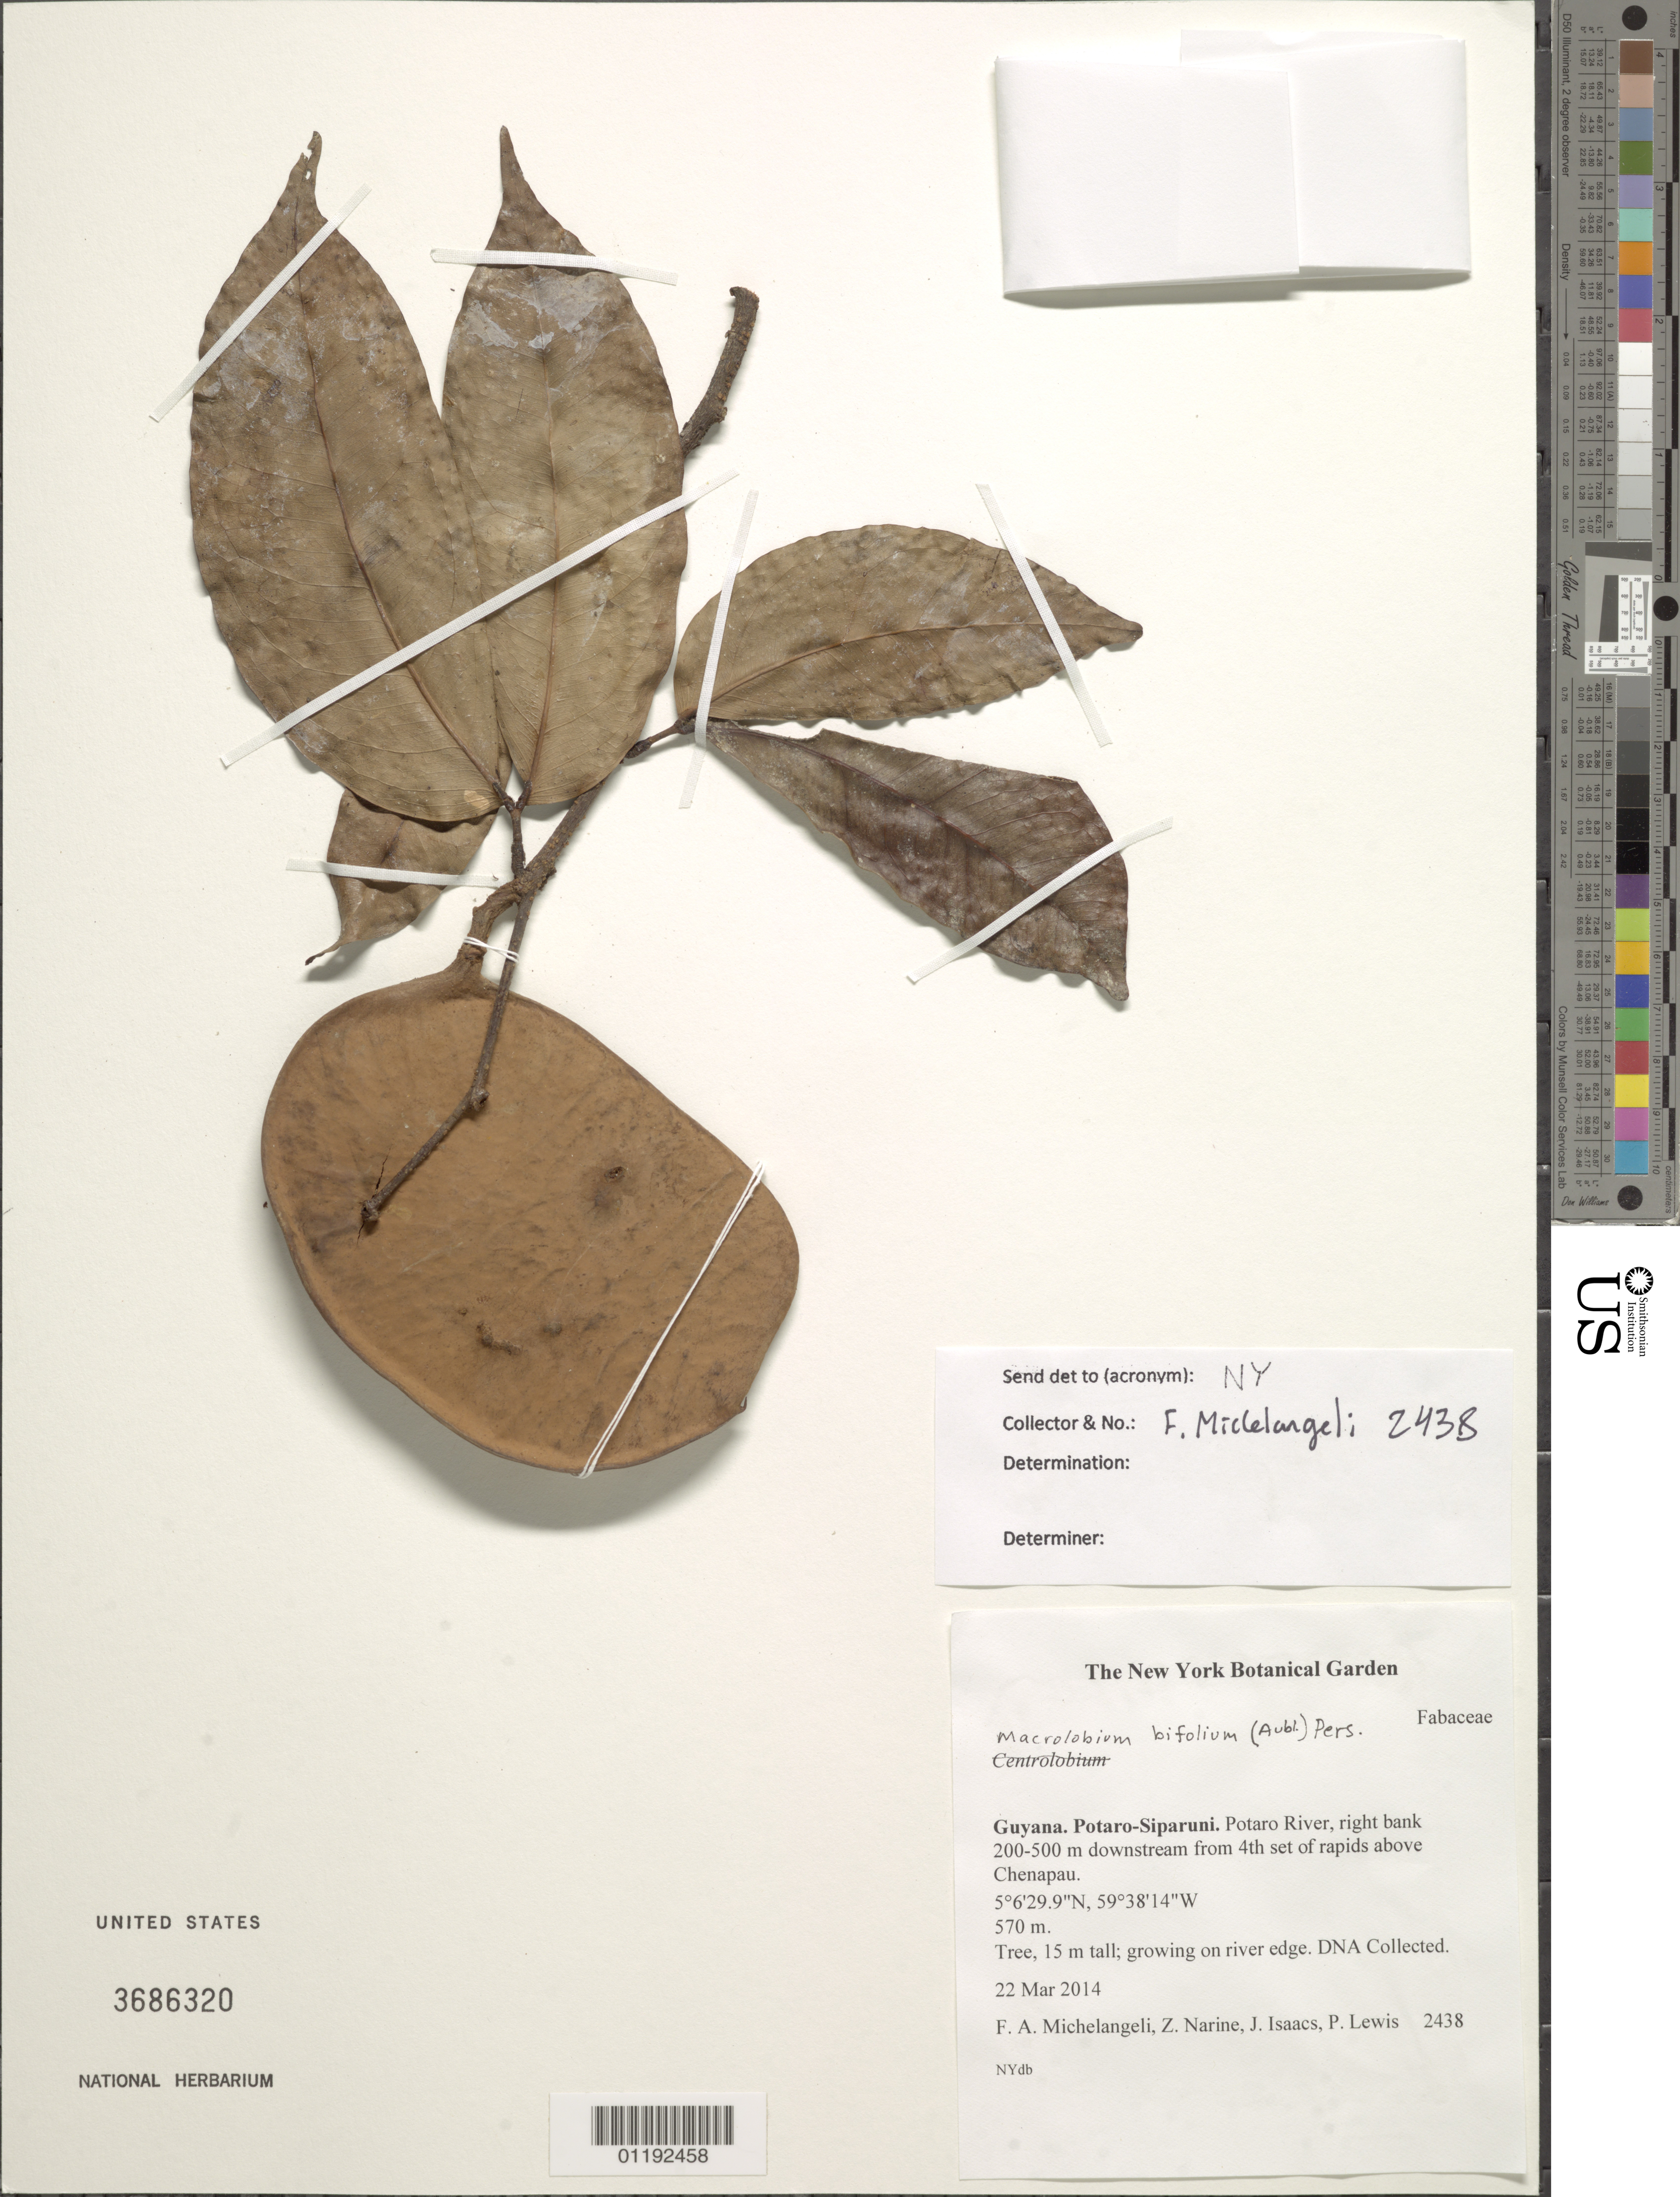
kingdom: Plantae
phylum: Tracheophyta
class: Magnoliopsida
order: Fabales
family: Fabaceae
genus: Macrolobium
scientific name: Macrolobium bifolium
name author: (Aubl.) Pers.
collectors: F. A. Michelangeli, Z. Narine, J. Isaacs & P. Lewis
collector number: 2438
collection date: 2014-03-22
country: Guyana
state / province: Potaro-Siparuni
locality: Potaro River, right bank 200- 500 m downstream from 4th set of rapids above Chenapau.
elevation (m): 570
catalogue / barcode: US 3686320